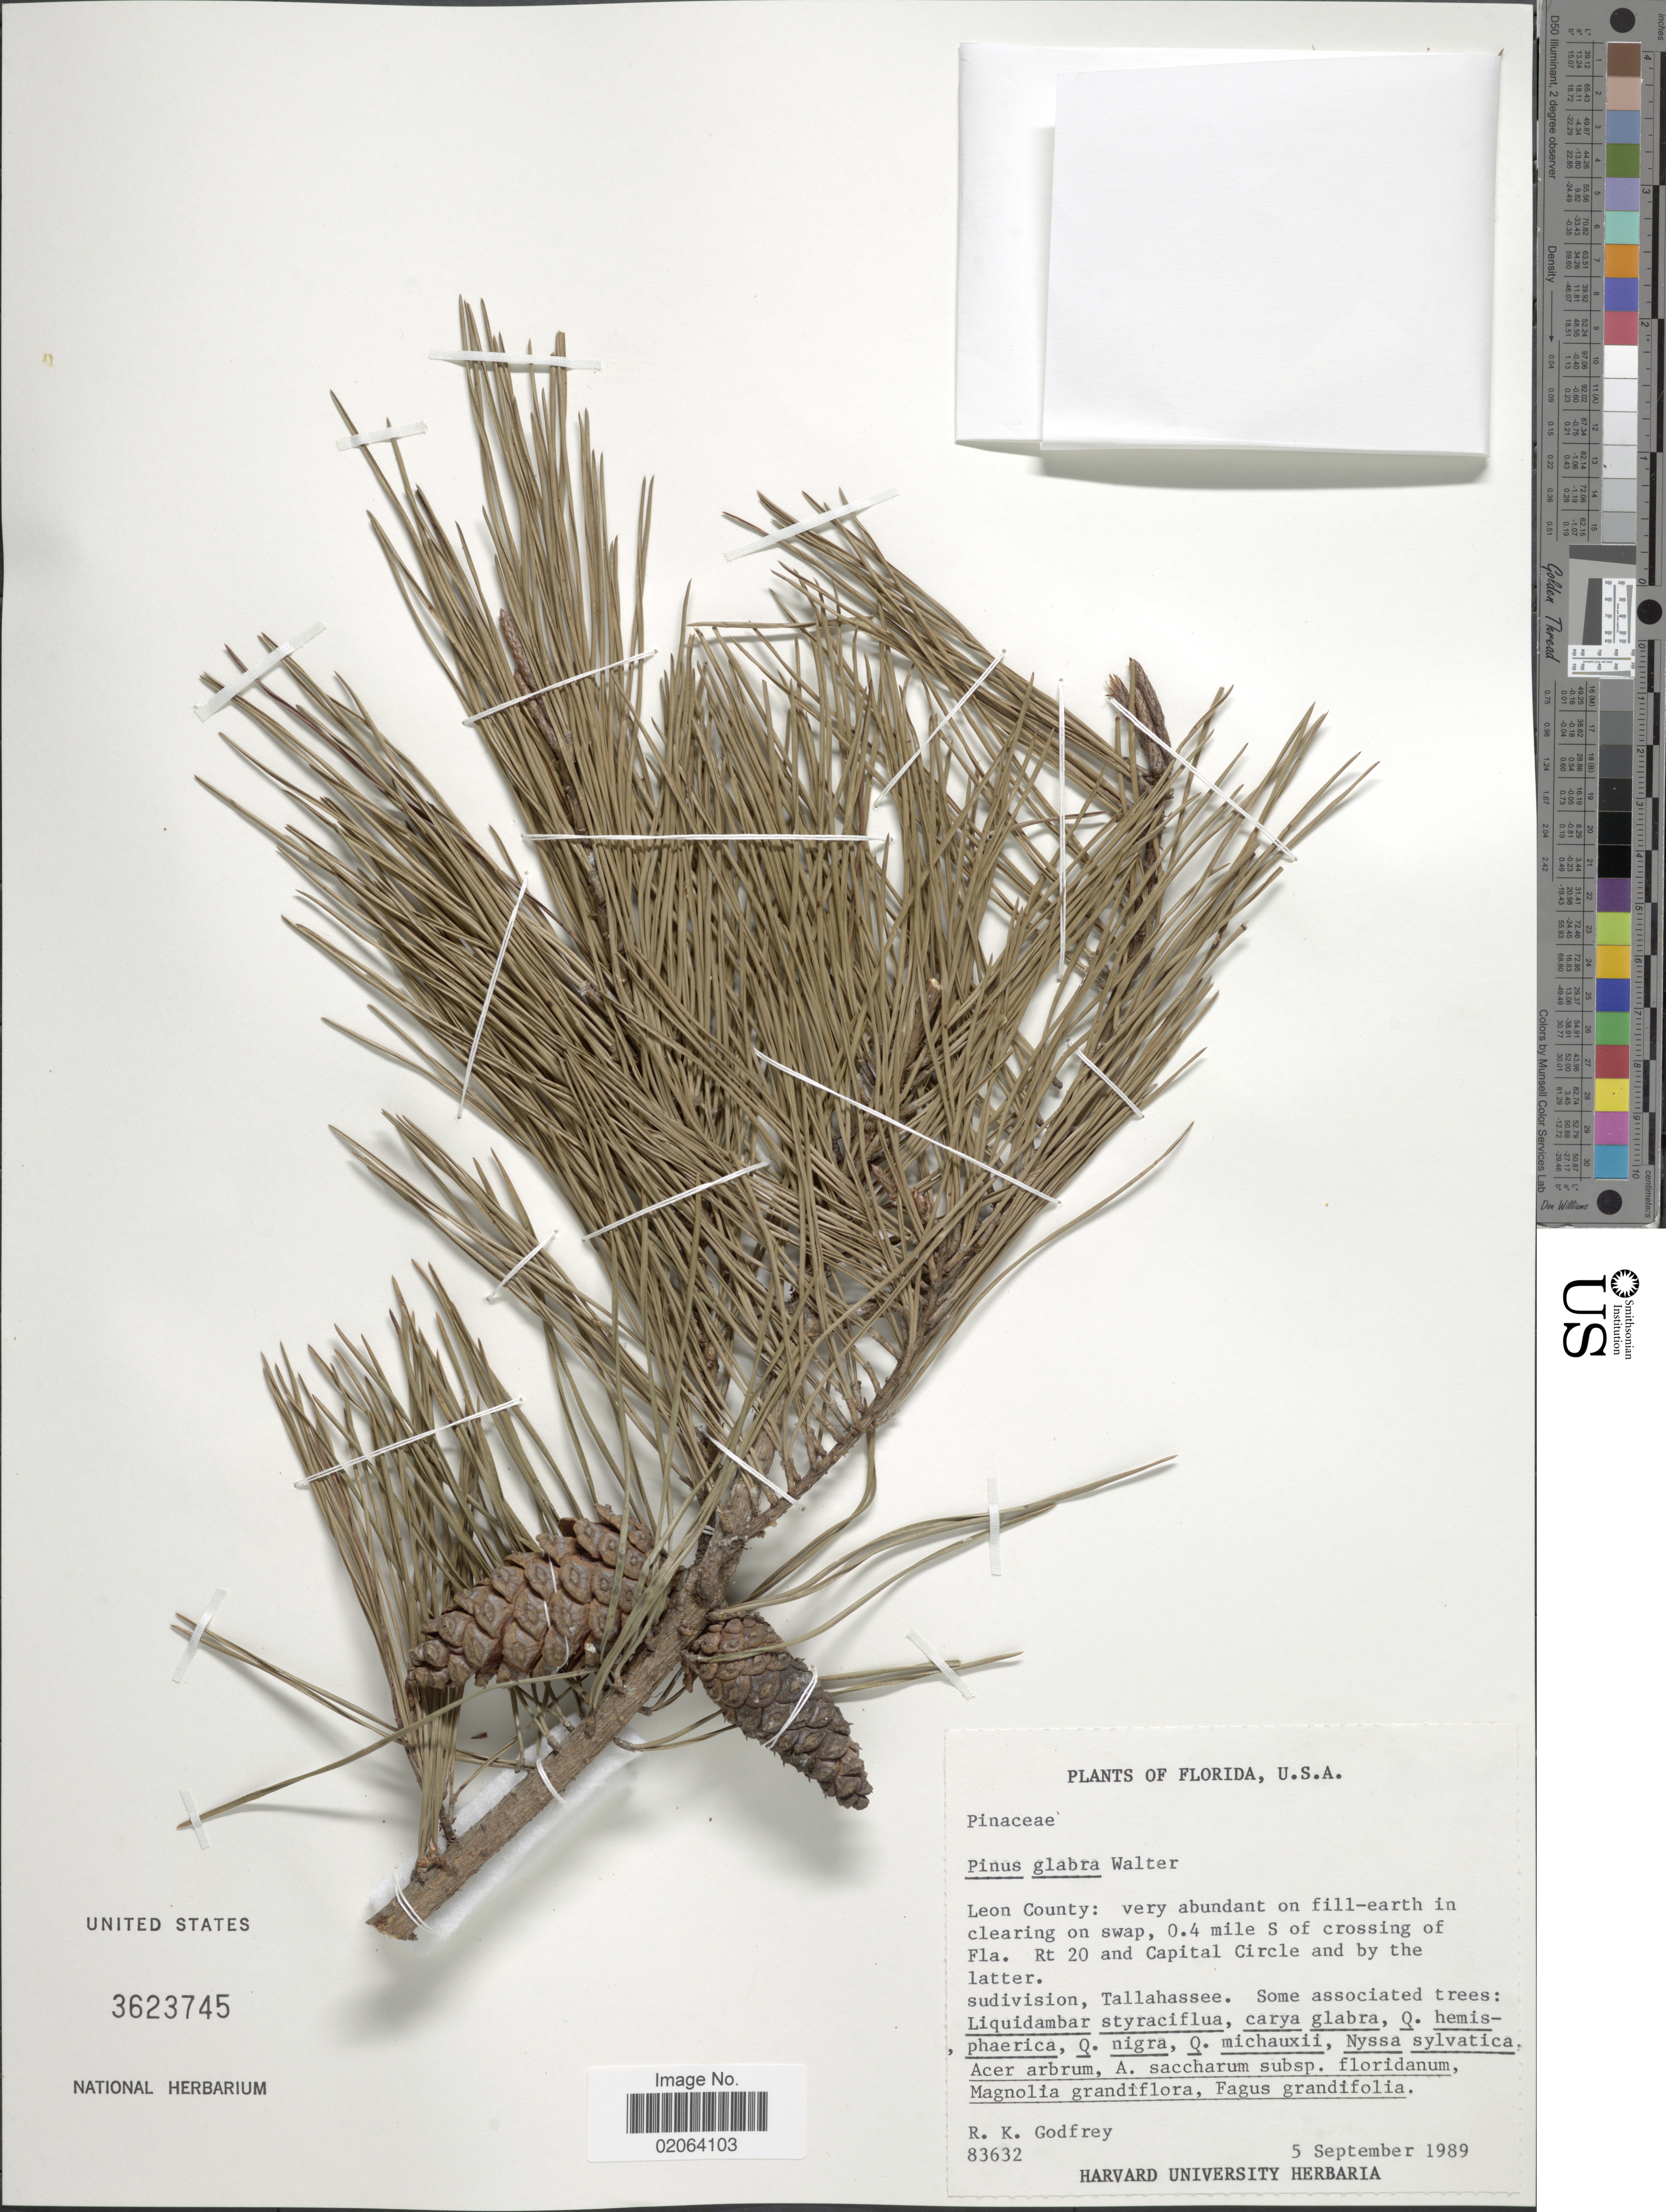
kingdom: Plantae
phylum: Tracheophyta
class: Pinopsida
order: Pinales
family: Pinaceae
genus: Pinus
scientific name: Pinus glabra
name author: Walter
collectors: R. K. Godfrey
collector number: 83632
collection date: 1989-09-05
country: United States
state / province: Florida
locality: Leon County: 0.4 mile S of crossing of Fla. Rt 20 and Capital Circle and by the latter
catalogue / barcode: US 3623745